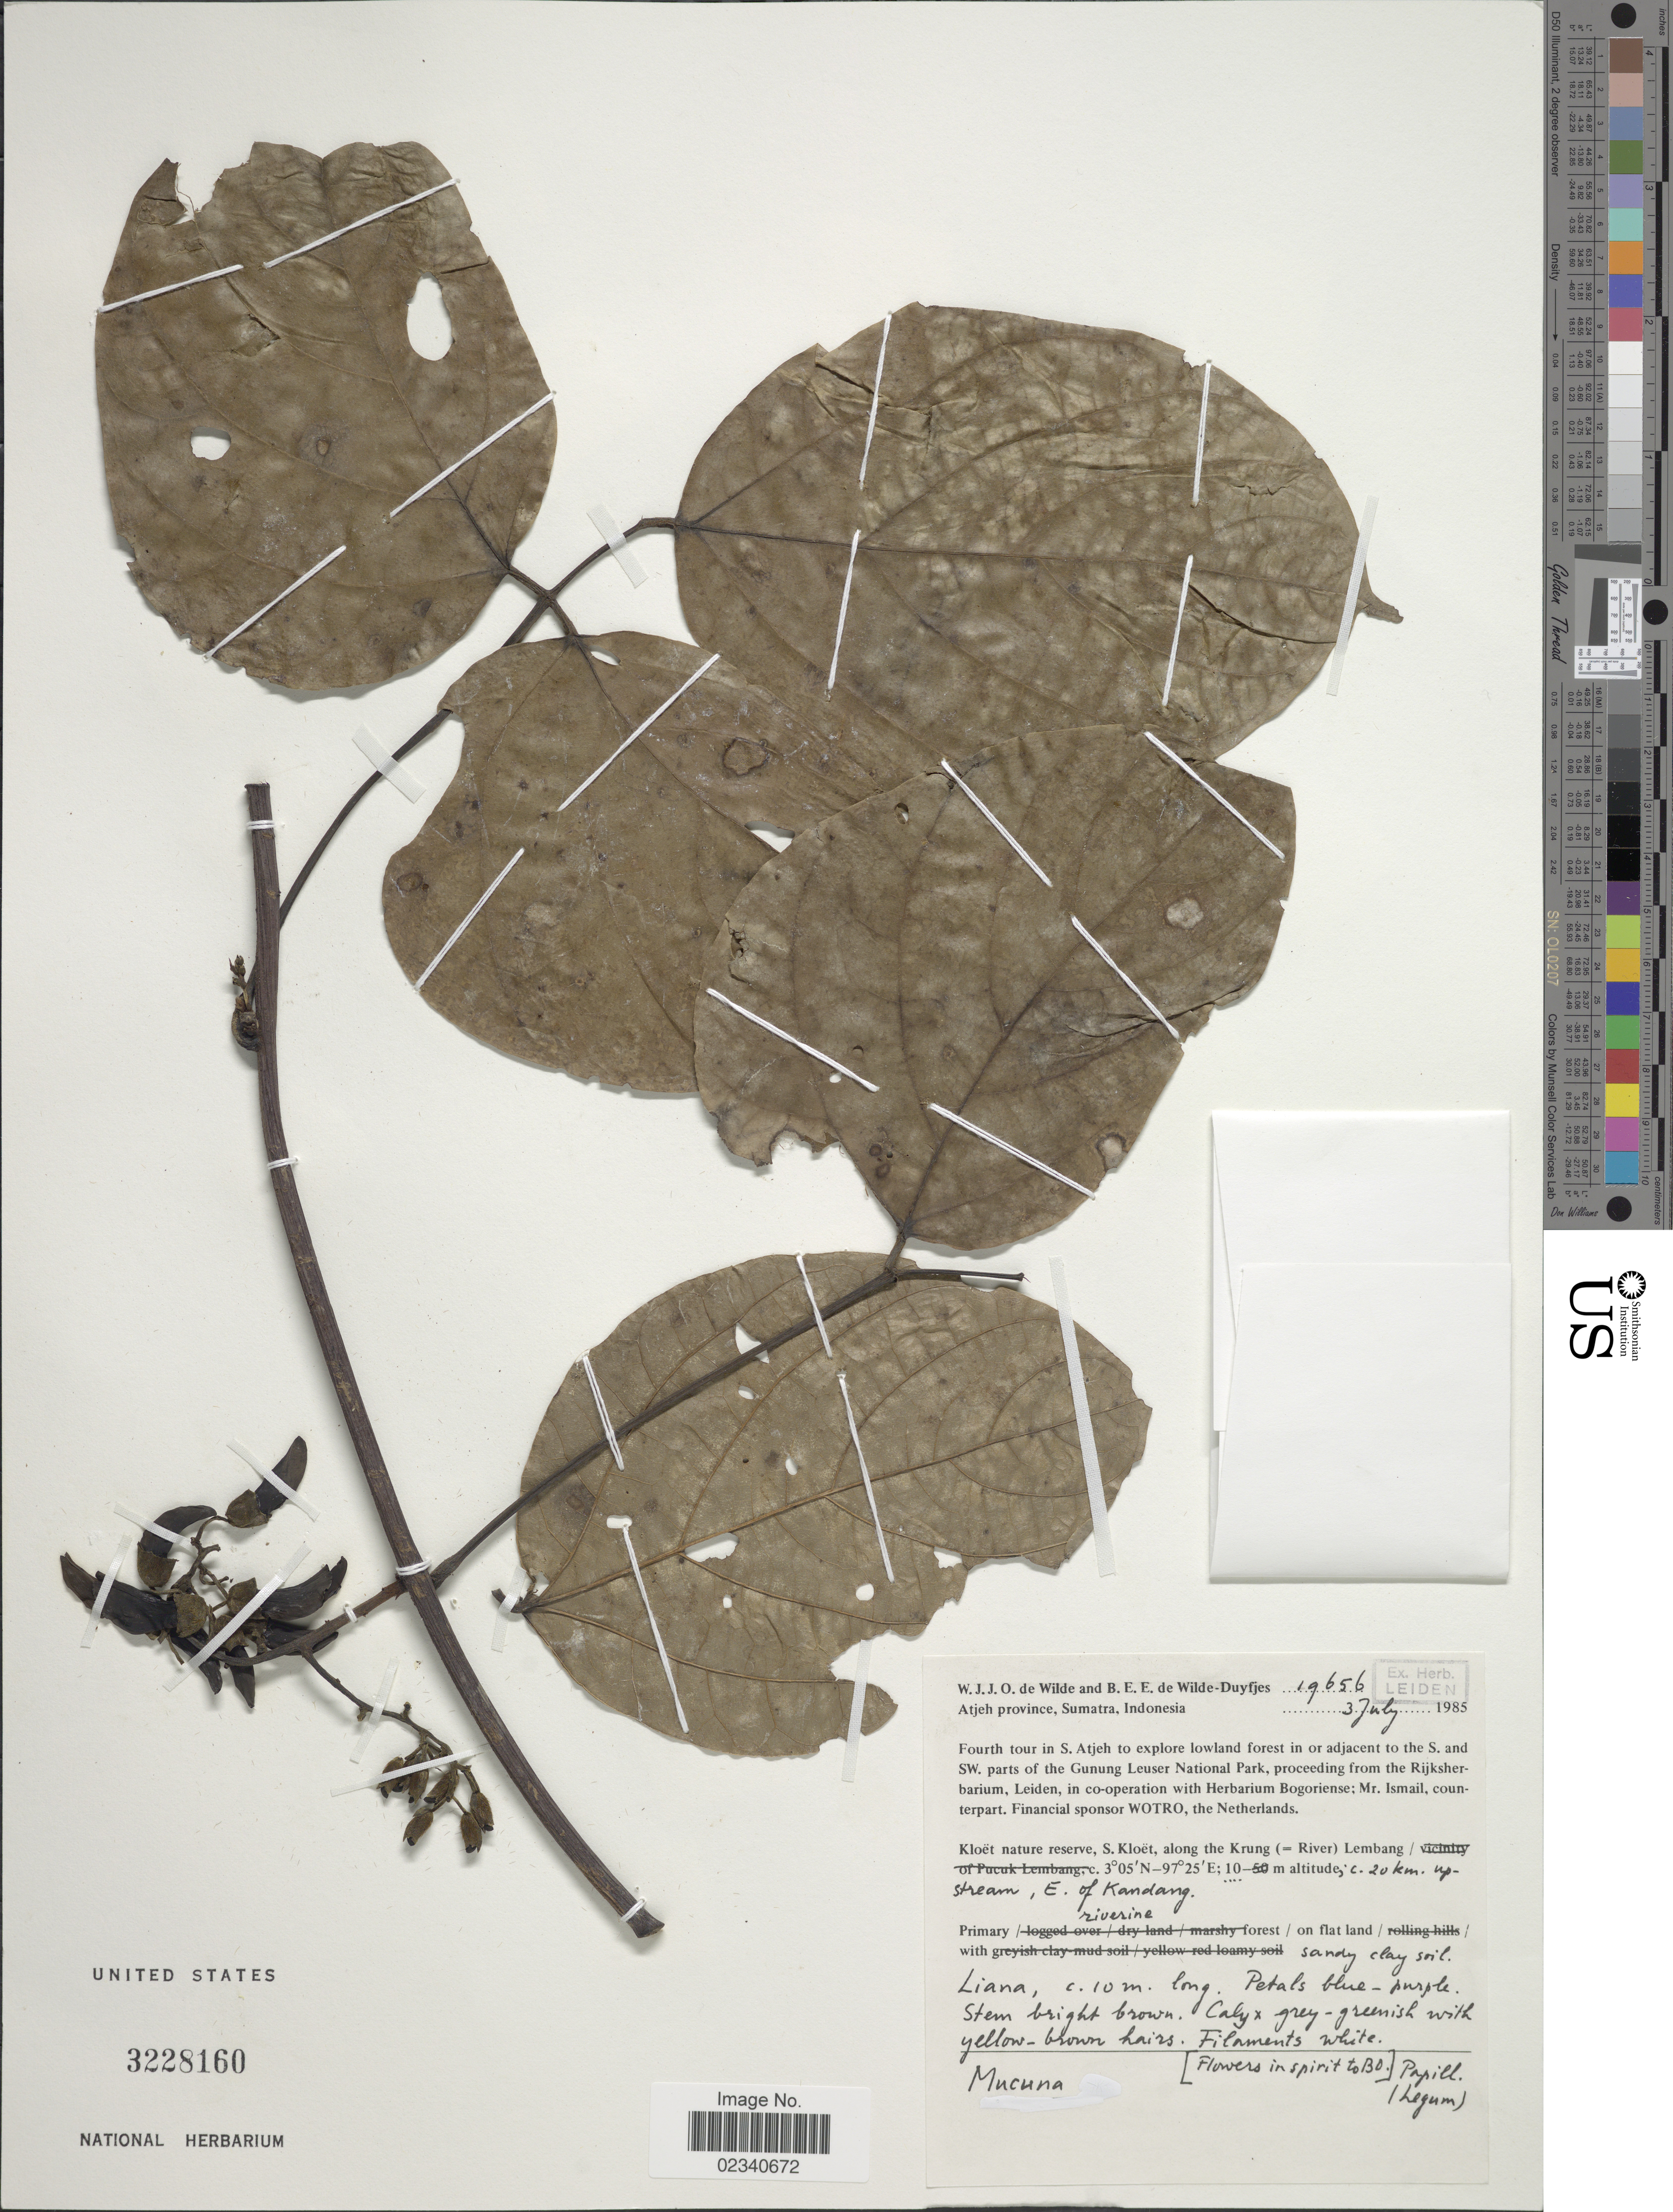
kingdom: Plantae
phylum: Tracheophyta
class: Magnoliopsida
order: Fabales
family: Fabaceae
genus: Mucuna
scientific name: Mucuna sp.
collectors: W. J. de Wilde & B. E. de Wilde-Duyfjes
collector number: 19656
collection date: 1985-07-03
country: Indonesia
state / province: Sumatra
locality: Atjeh Province. S. Atjeh, in or adjacent to the S. and SW. parts of the Gunung Leuser National Park. Kloët nature reserve, S. Kloët, along the Krung (= River) Lembang; c. 20 km upstream, E. of Kandang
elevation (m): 10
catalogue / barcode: US 3228160